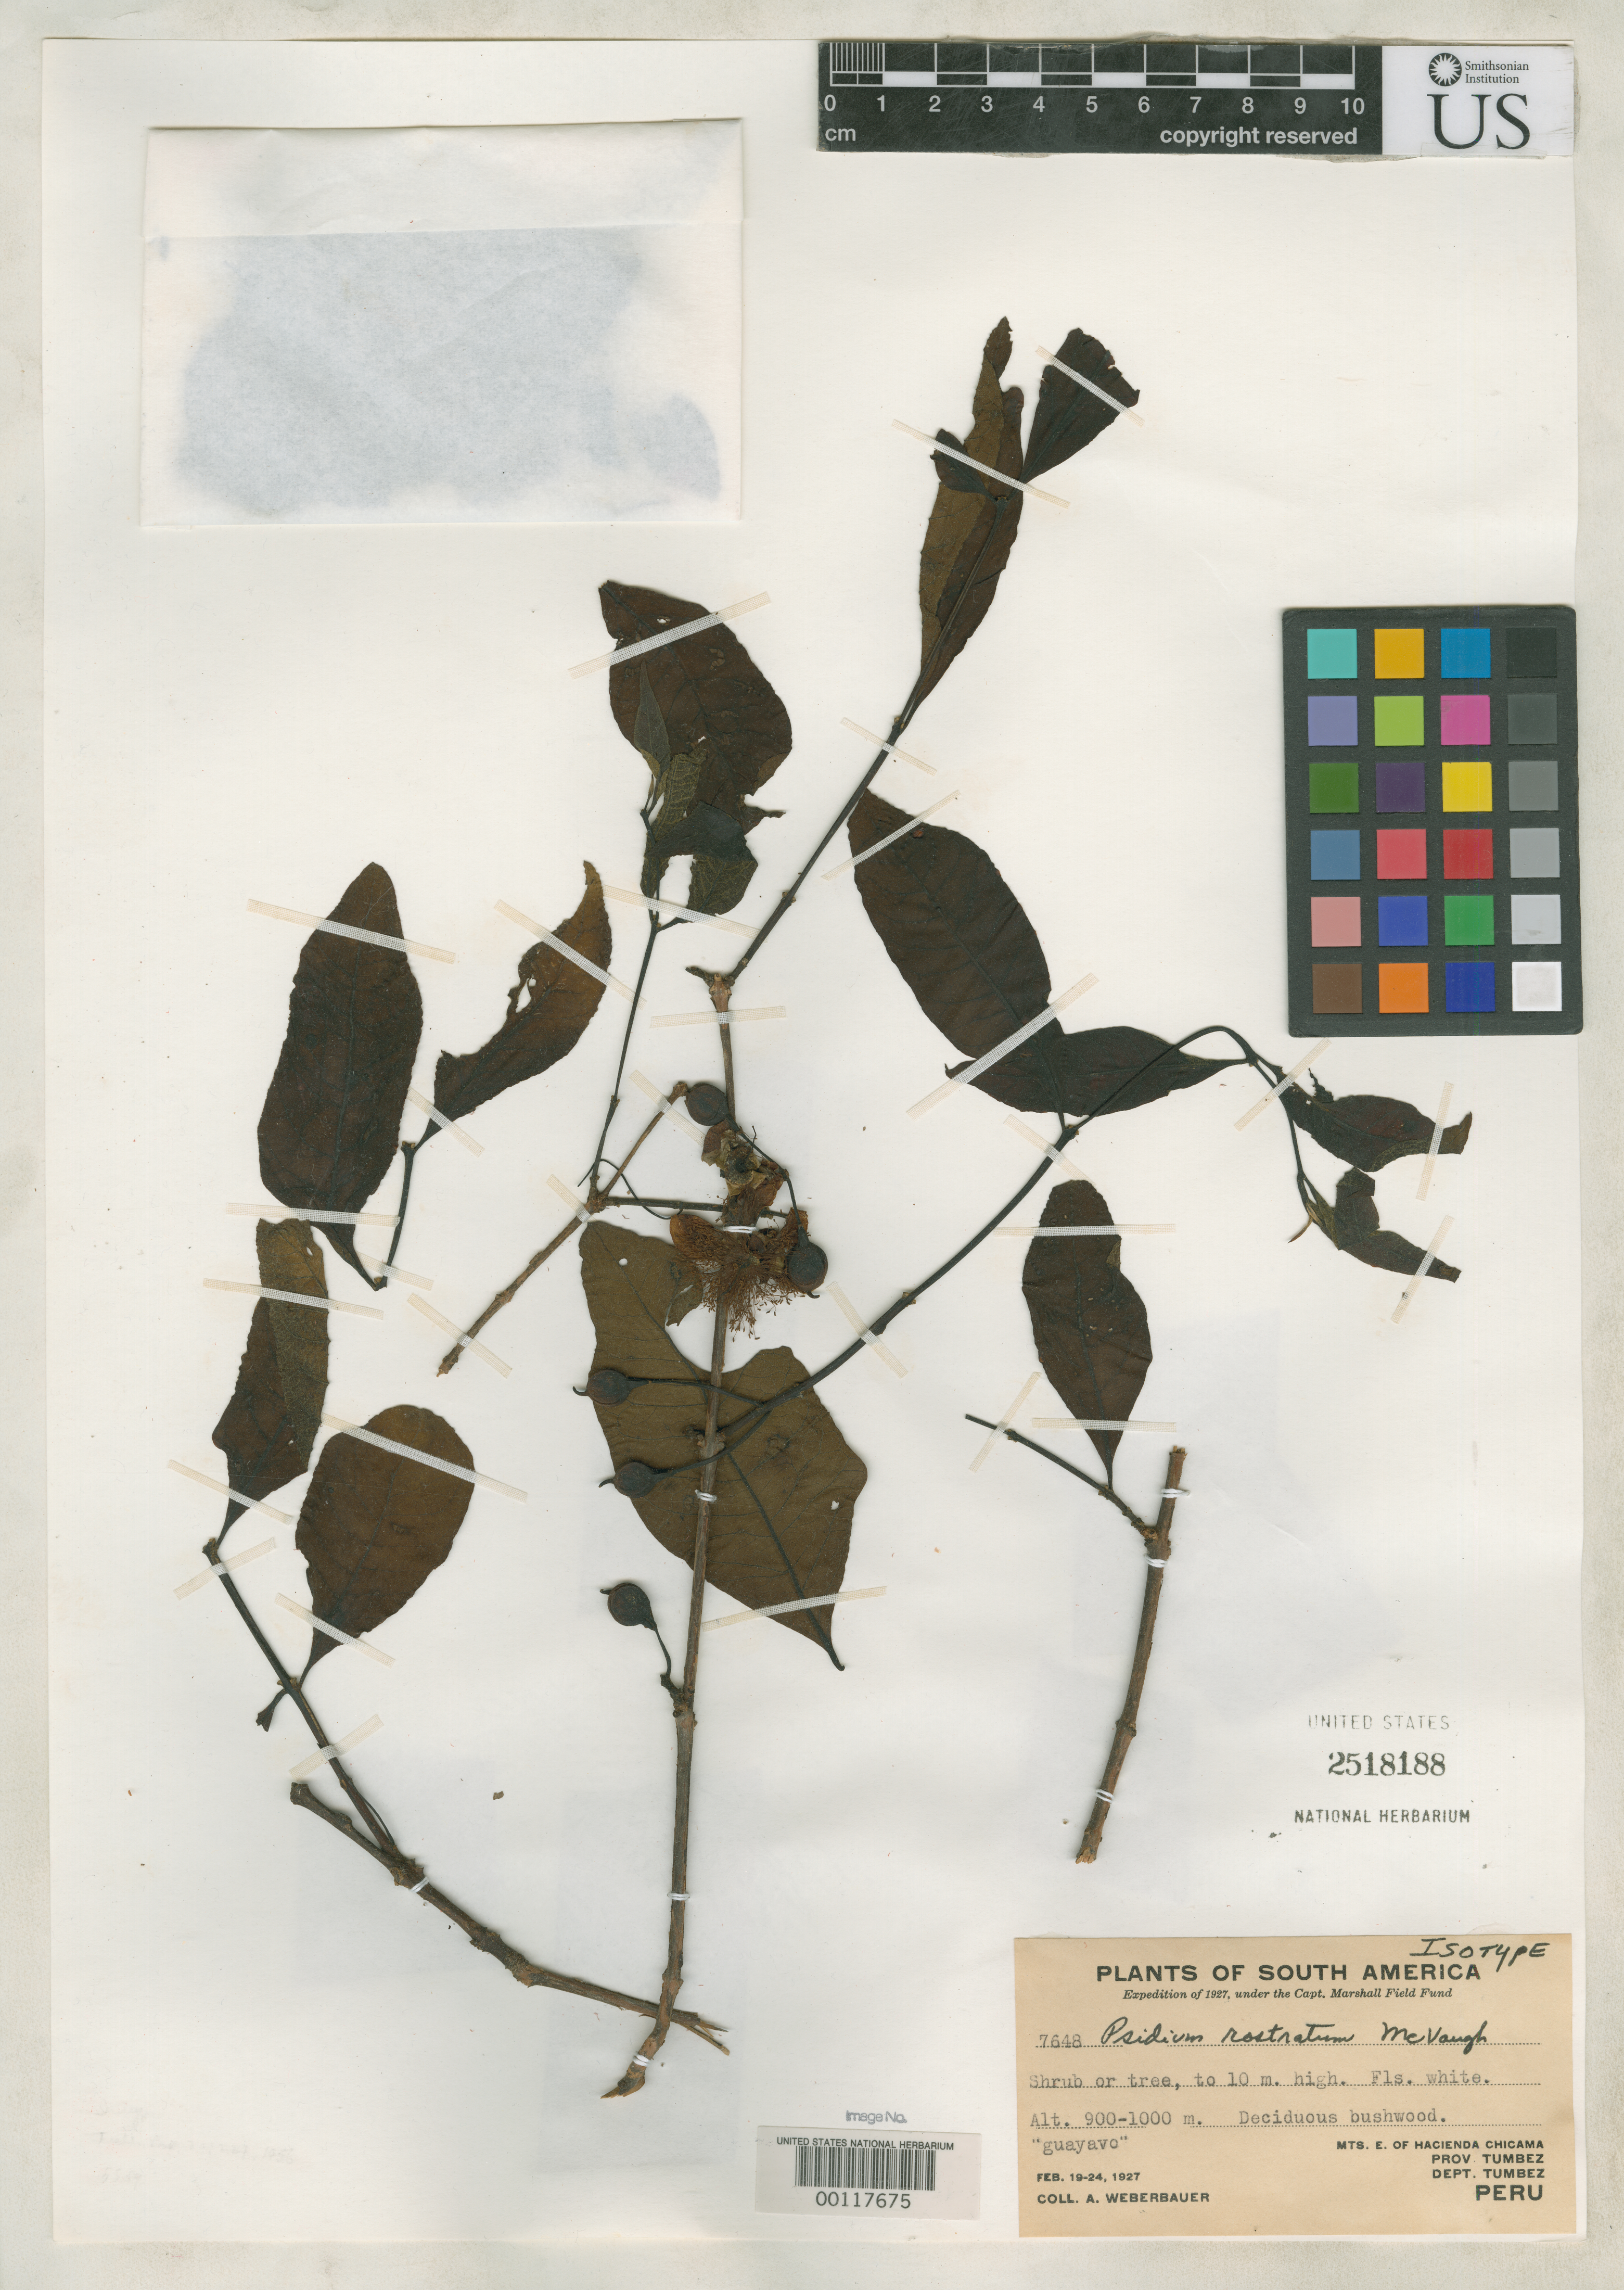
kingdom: Plantae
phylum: Tracheophyta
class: Magnoliopsida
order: Myrtales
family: Myrtaceae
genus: Psidium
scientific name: Psidium rostratum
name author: McVaugh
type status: Isotype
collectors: A. Weberbauer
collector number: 7648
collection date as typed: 19 Feb 1927 to 24 Feb 1927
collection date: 1927-02-19/1927-02-24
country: Peru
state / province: Tumbes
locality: Hacienda Chicama.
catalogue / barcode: US 2518188